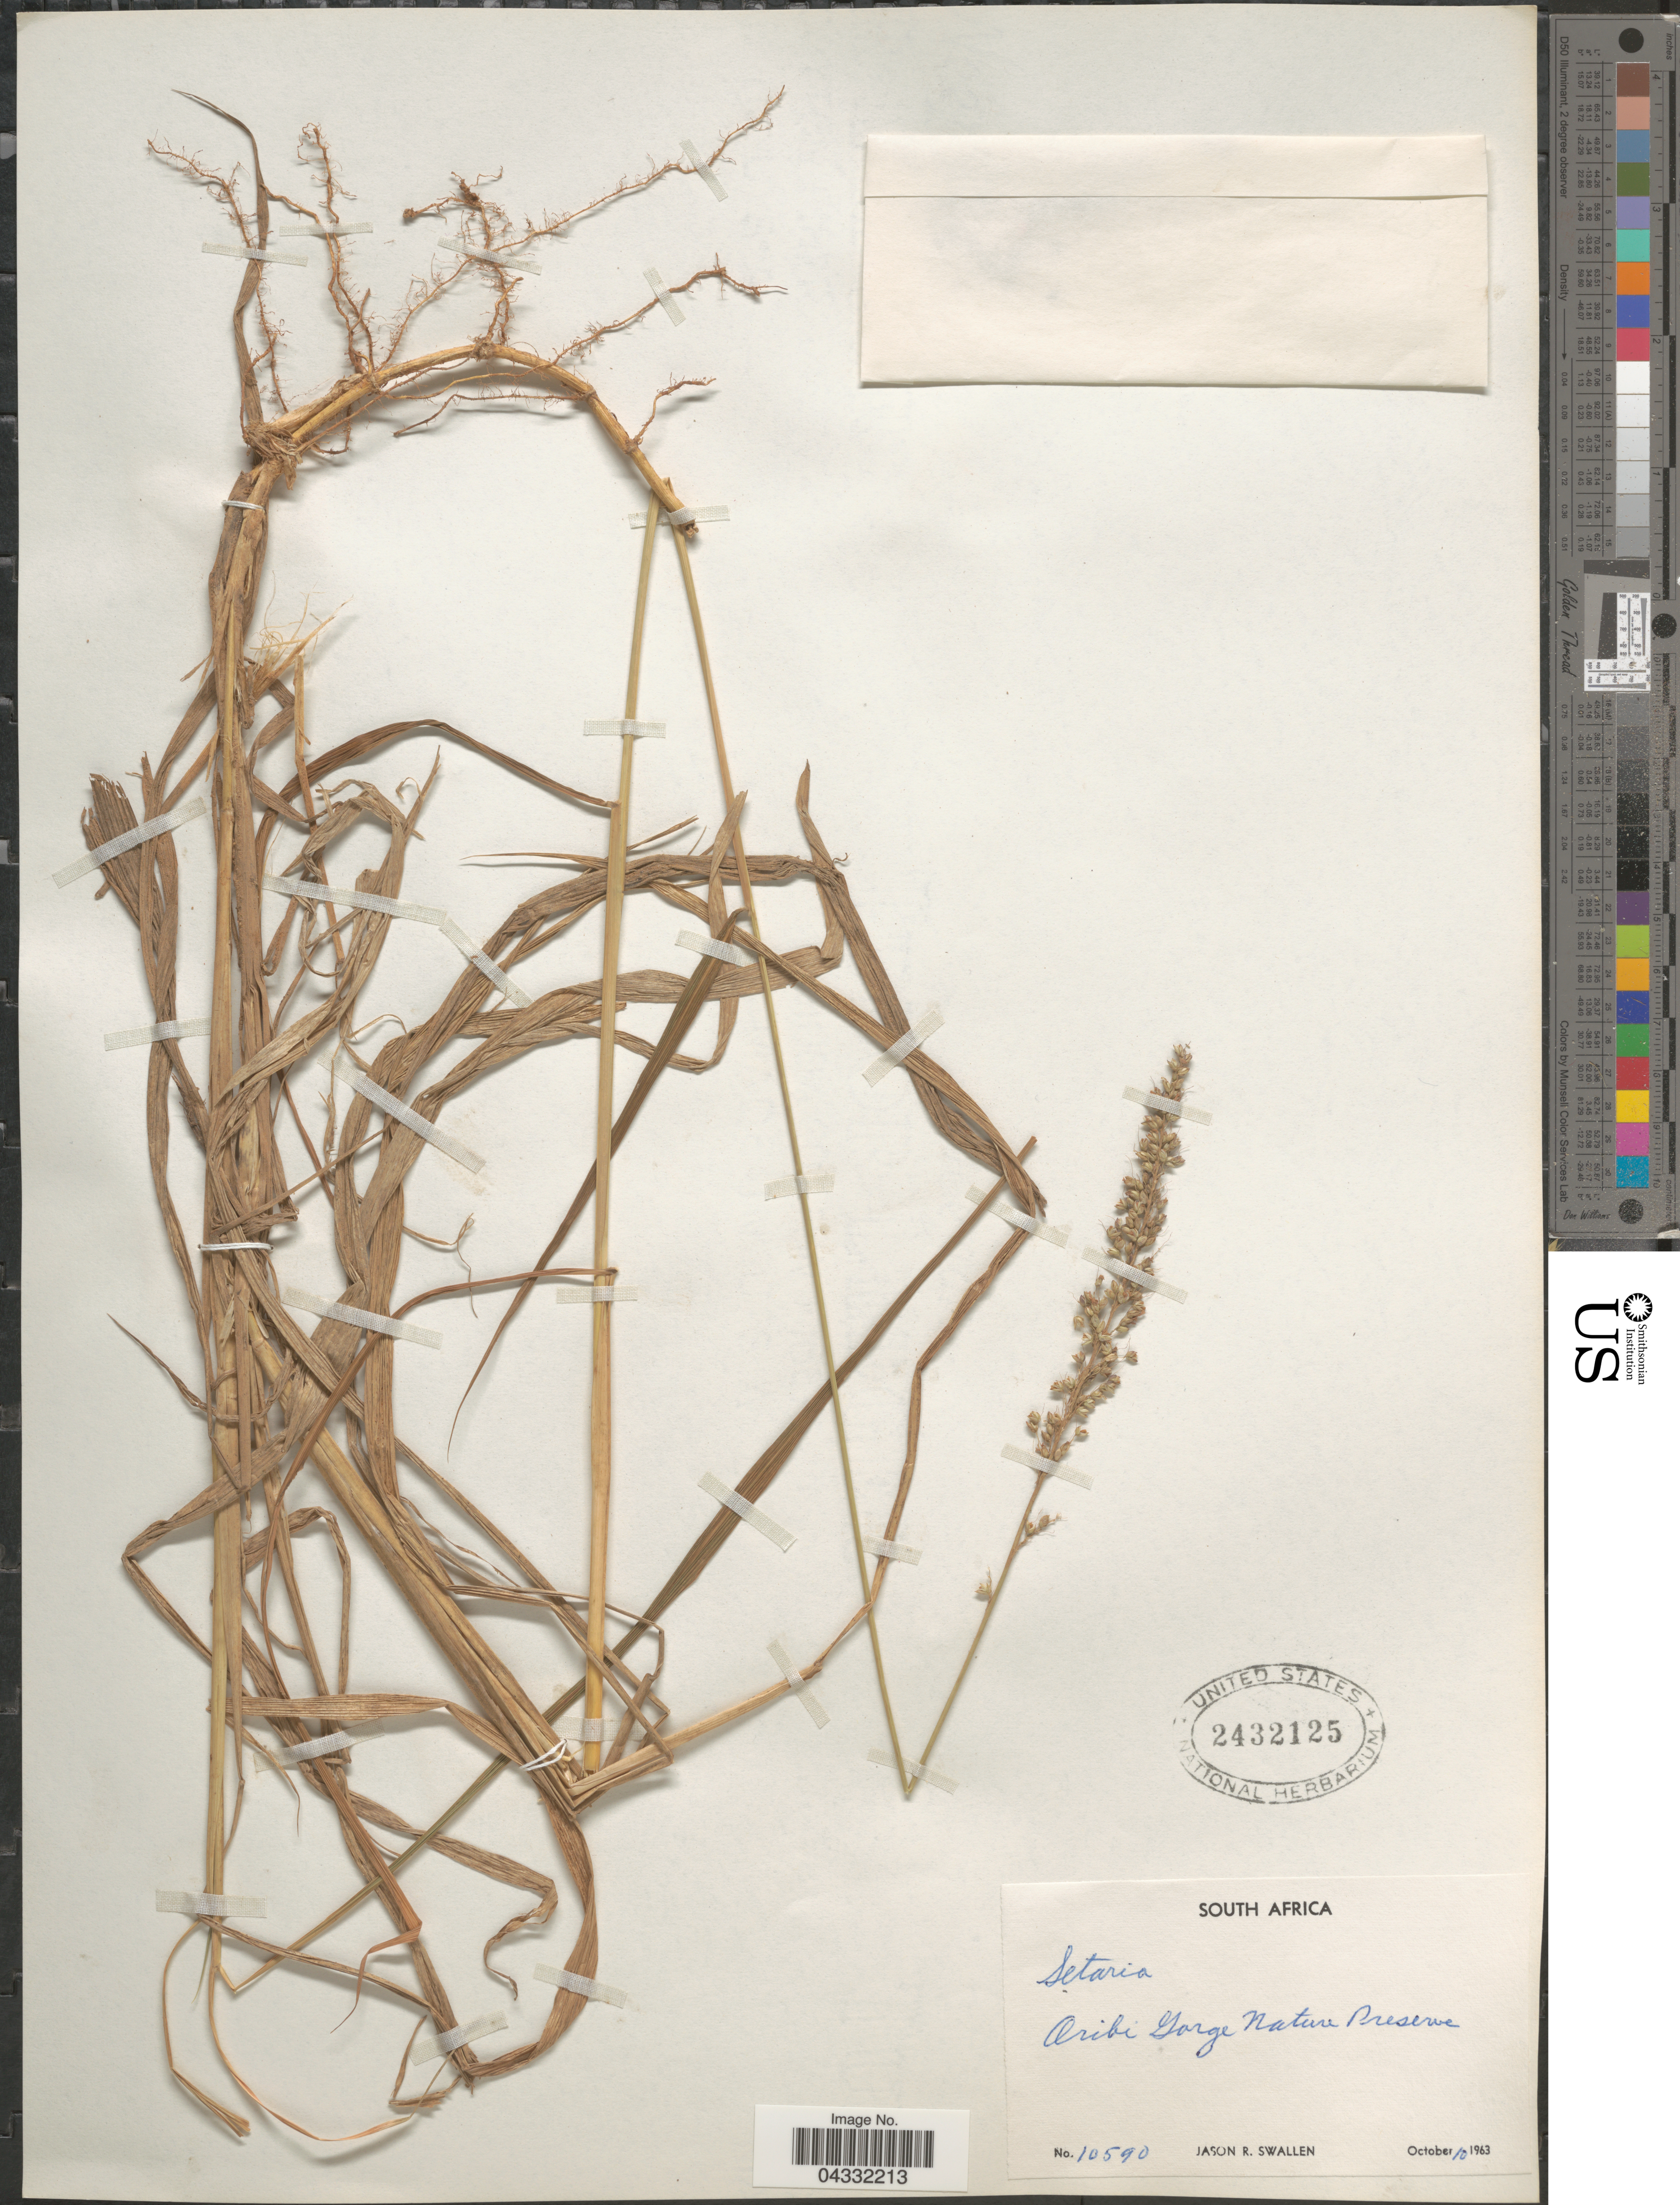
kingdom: Plantae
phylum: Tracheophyta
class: Liliopsida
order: Poales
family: Poaceae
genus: Setaria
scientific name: Setaria sp.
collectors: J. R. Swallen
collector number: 10590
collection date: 1963-10-10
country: South Africa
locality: Aribi Gorge Nature Preserve.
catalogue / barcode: US 2432125